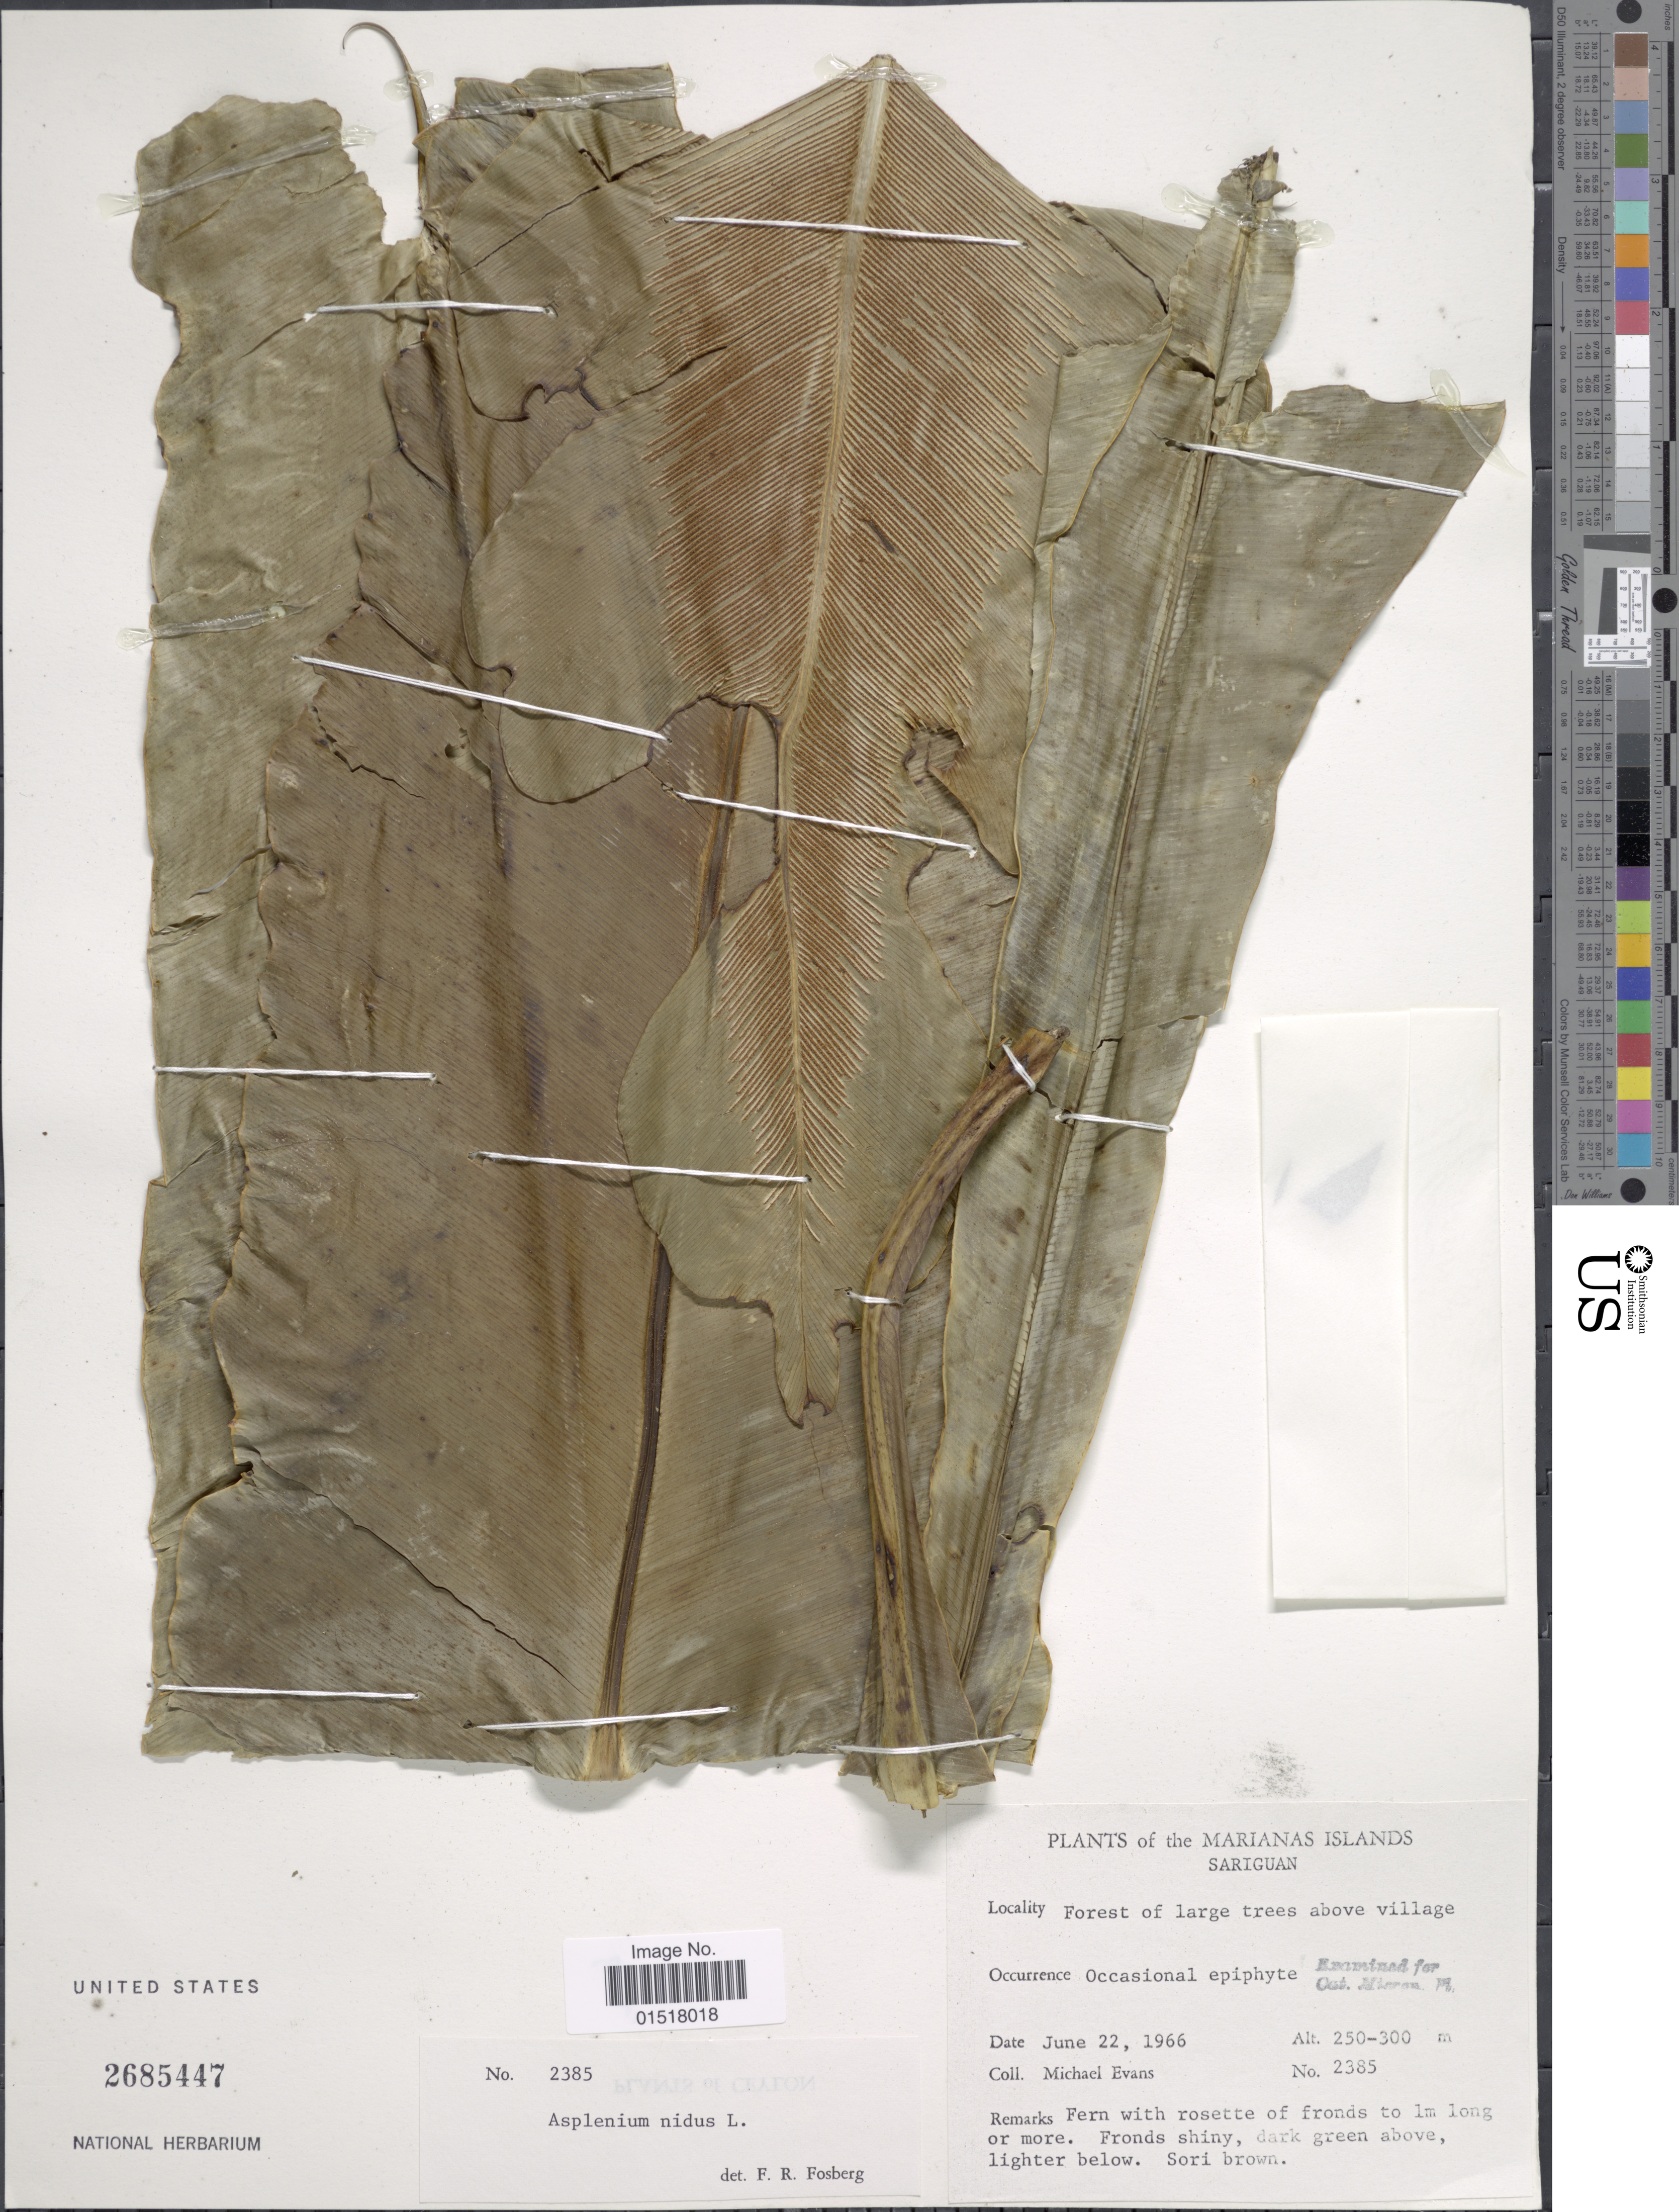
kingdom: Plantae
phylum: Tracheophyta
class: Polypodiopsida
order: Polypodiales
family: Aspleniaceae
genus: Asplenium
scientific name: Asplenium nidus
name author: L.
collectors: M. Evans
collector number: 2385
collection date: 1966-06-22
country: Northern Mariana Islands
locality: Sariguan. Forest of large trees above village.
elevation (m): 250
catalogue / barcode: US 2685447